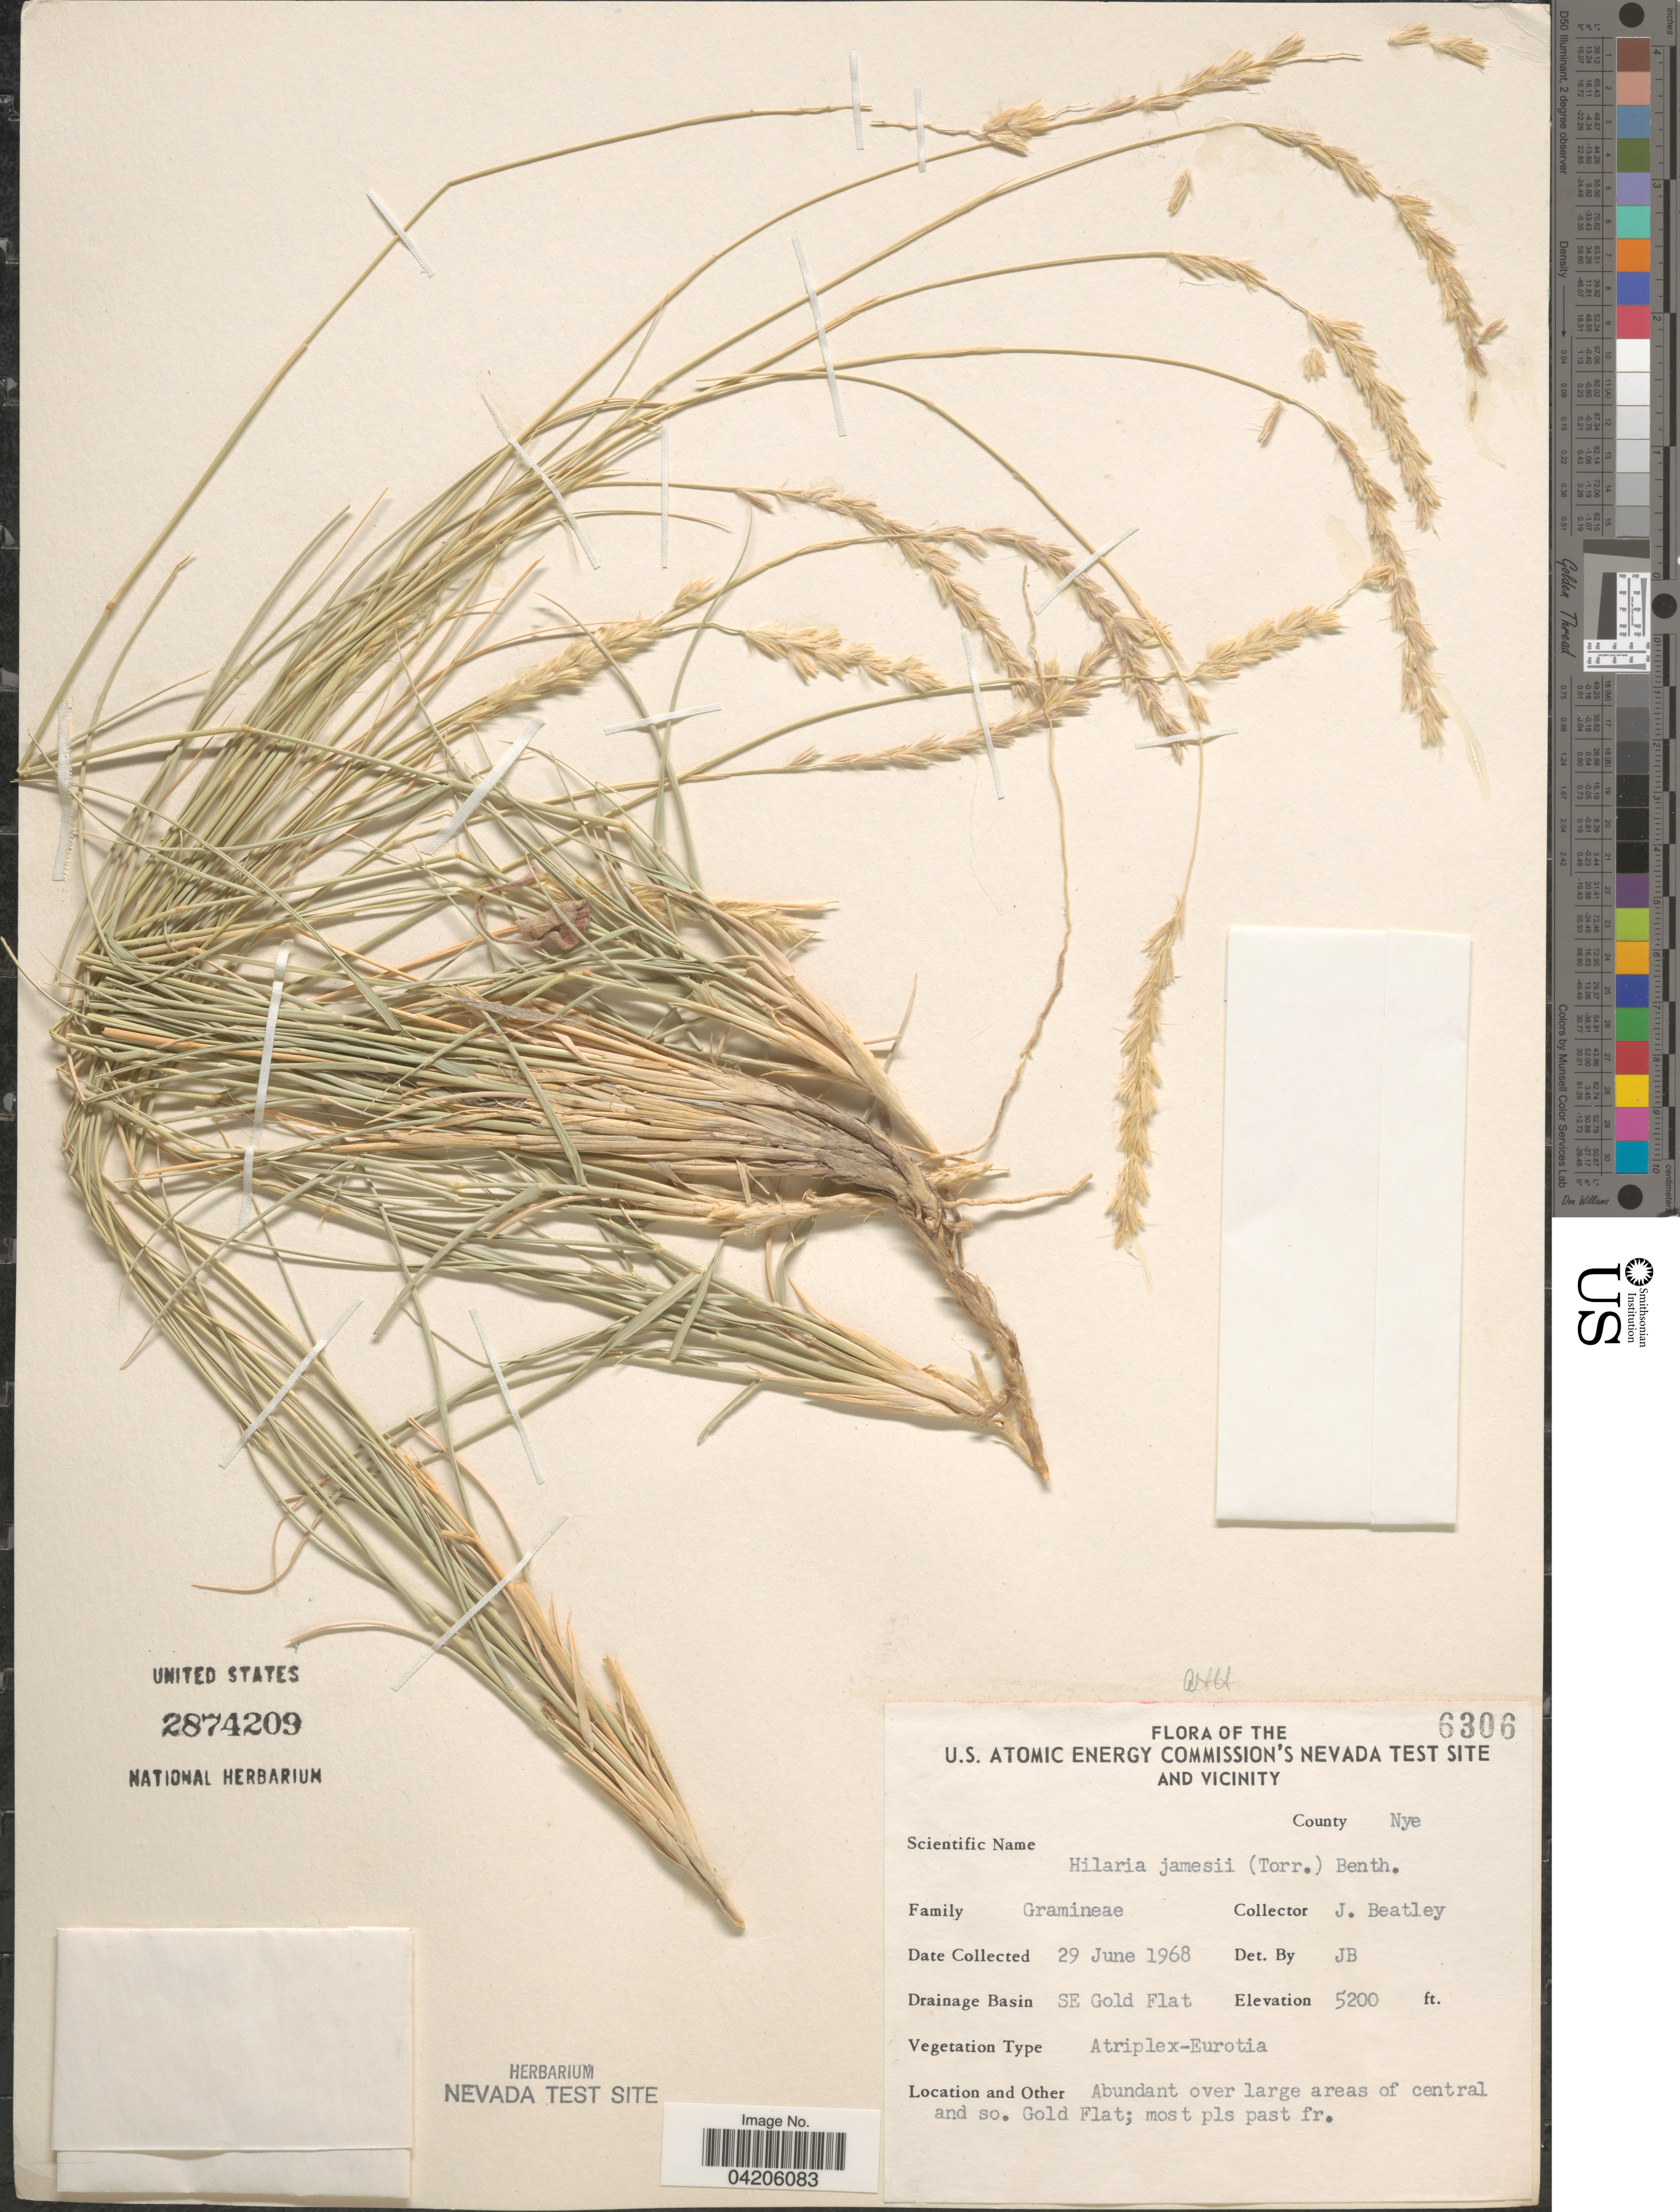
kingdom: Plantae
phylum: Tracheophyta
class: Liliopsida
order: Poales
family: Poaceae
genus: Hilaria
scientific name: Hilaria jamesii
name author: (Torr.) Benth.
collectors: J. C. Beatley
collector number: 6306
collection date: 1968-06-29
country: United States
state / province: Nevada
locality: U.S. Atomic Energy Commission's Nevada Test Site and Vicinity. County Nye. Drainage Basin SE Gold Flat. Abundant over large areas of central and so. Gold Flat, most pls pas fr.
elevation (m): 1585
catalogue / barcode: US 2874209